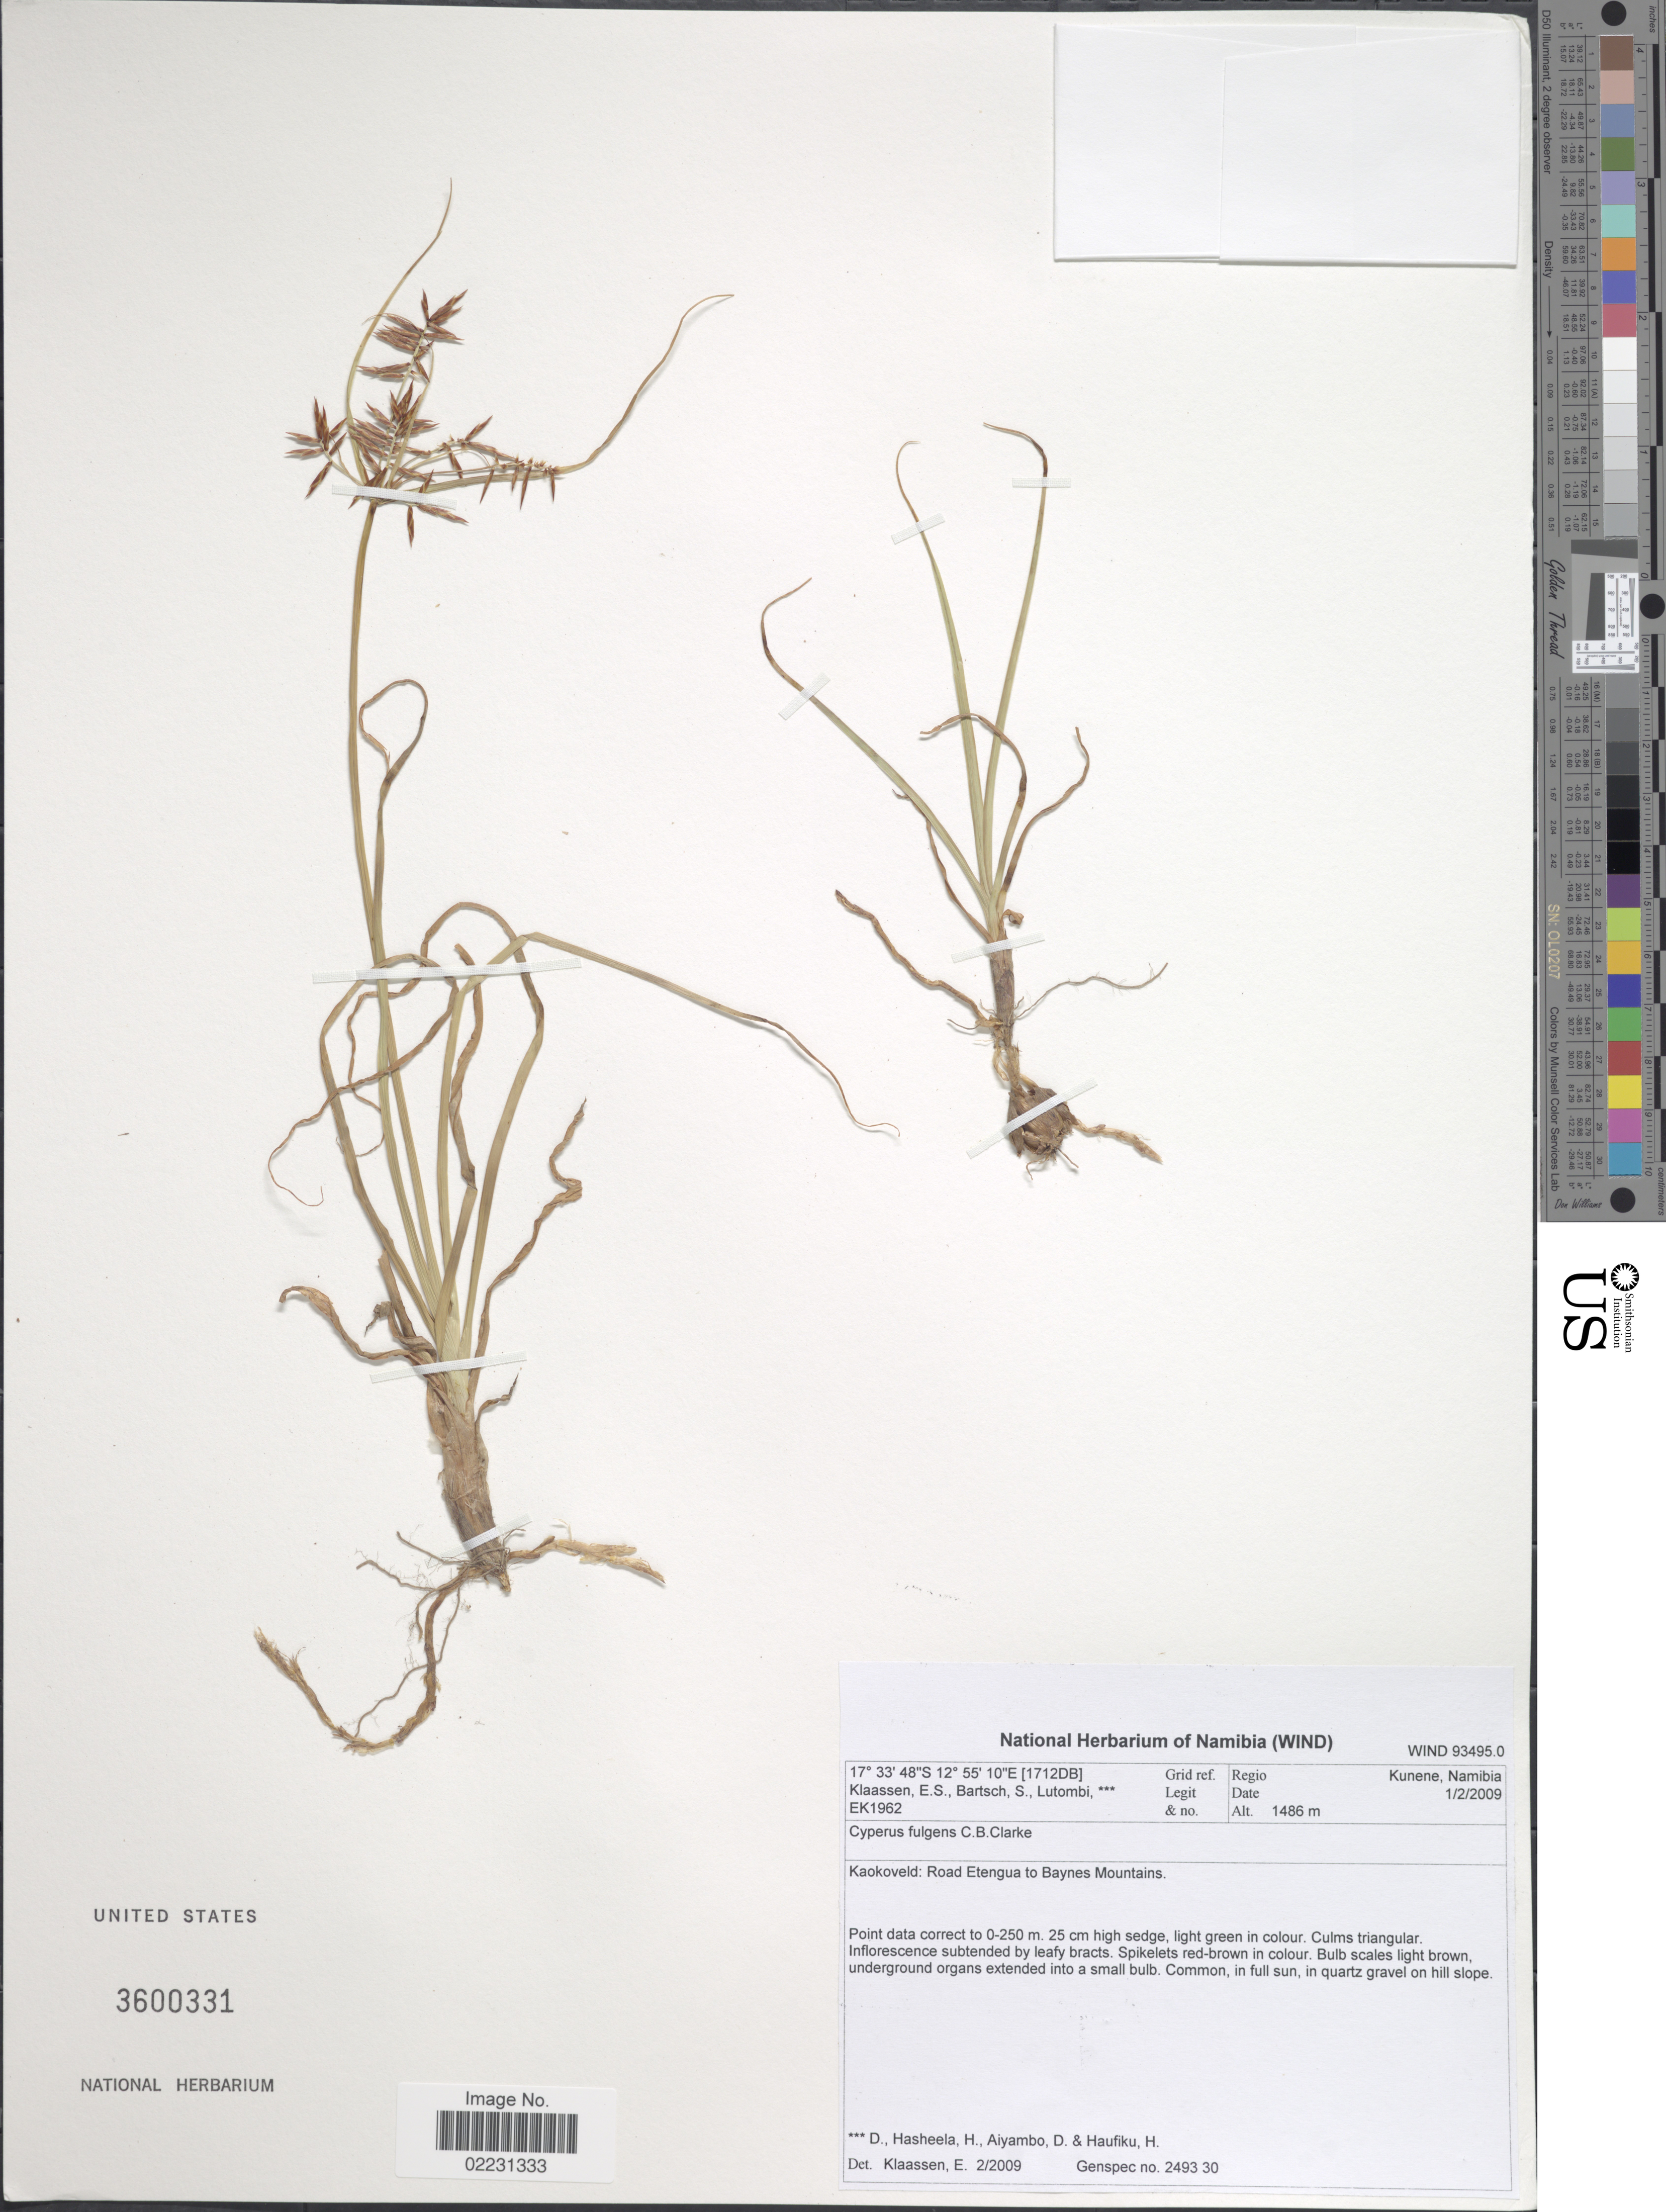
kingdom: Plantae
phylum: Tracheophyta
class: Liliopsida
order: Poales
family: Cyperaceae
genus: Cyperus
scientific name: Cyperus fulgens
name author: C.B. Clarke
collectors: E. S. Klaassen, S. Bartsch, D. Lutombi, H. Hasheela & et al.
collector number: EK1962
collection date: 2009-02-01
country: Namibia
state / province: Kunene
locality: Kaokoveld: Road Etengua to Baynes Mountains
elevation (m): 1486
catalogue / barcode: US 3600331